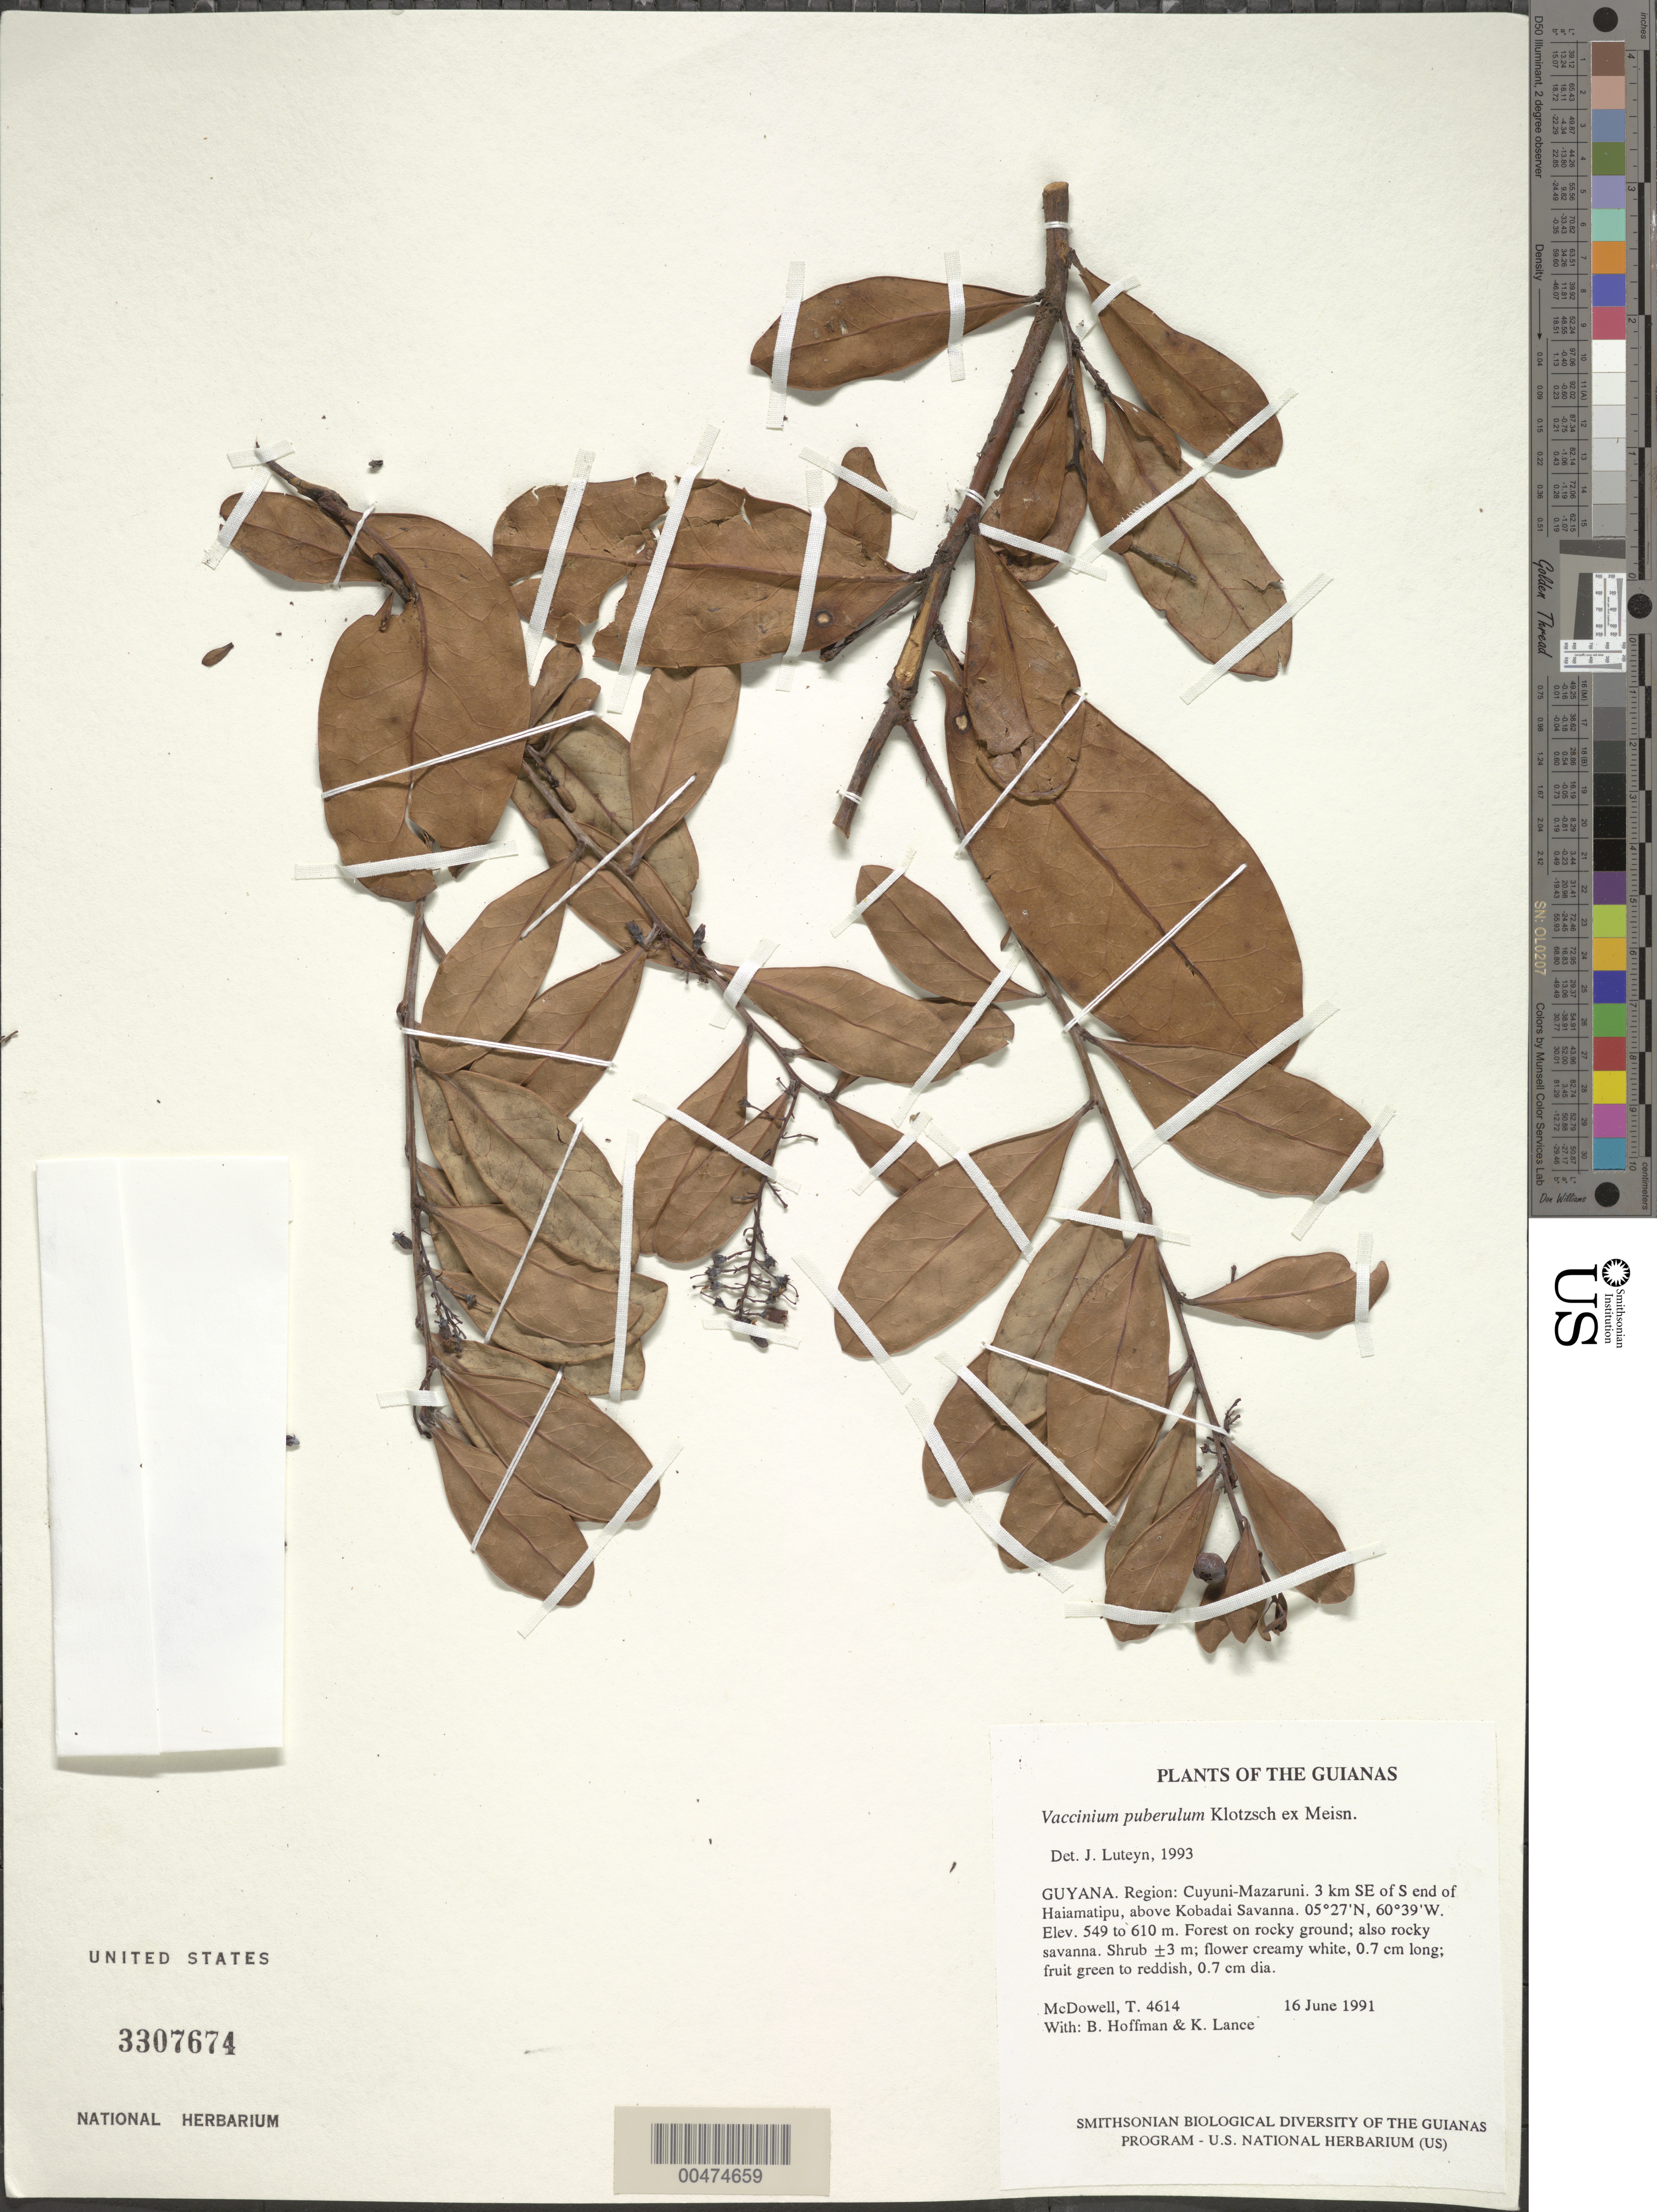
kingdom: Plantae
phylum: Tracheophyta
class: Magnoliopsida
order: Ericales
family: Ericaceae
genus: Vaccinium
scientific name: Vaccinium puberulum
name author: Klotzsch ex Meisn.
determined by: Luteyn, J. L.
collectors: T. McDowell, B. Hoffman & K. Lance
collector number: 4614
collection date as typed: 16 June 1991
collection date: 1991-06-16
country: Guyana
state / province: Cuyuni-Mazaruni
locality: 3 km SE of S end of Haiamatipu, above Kobadai Savanna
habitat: Forest on rocky ground; also rocky savanna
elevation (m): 550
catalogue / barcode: US 3307674